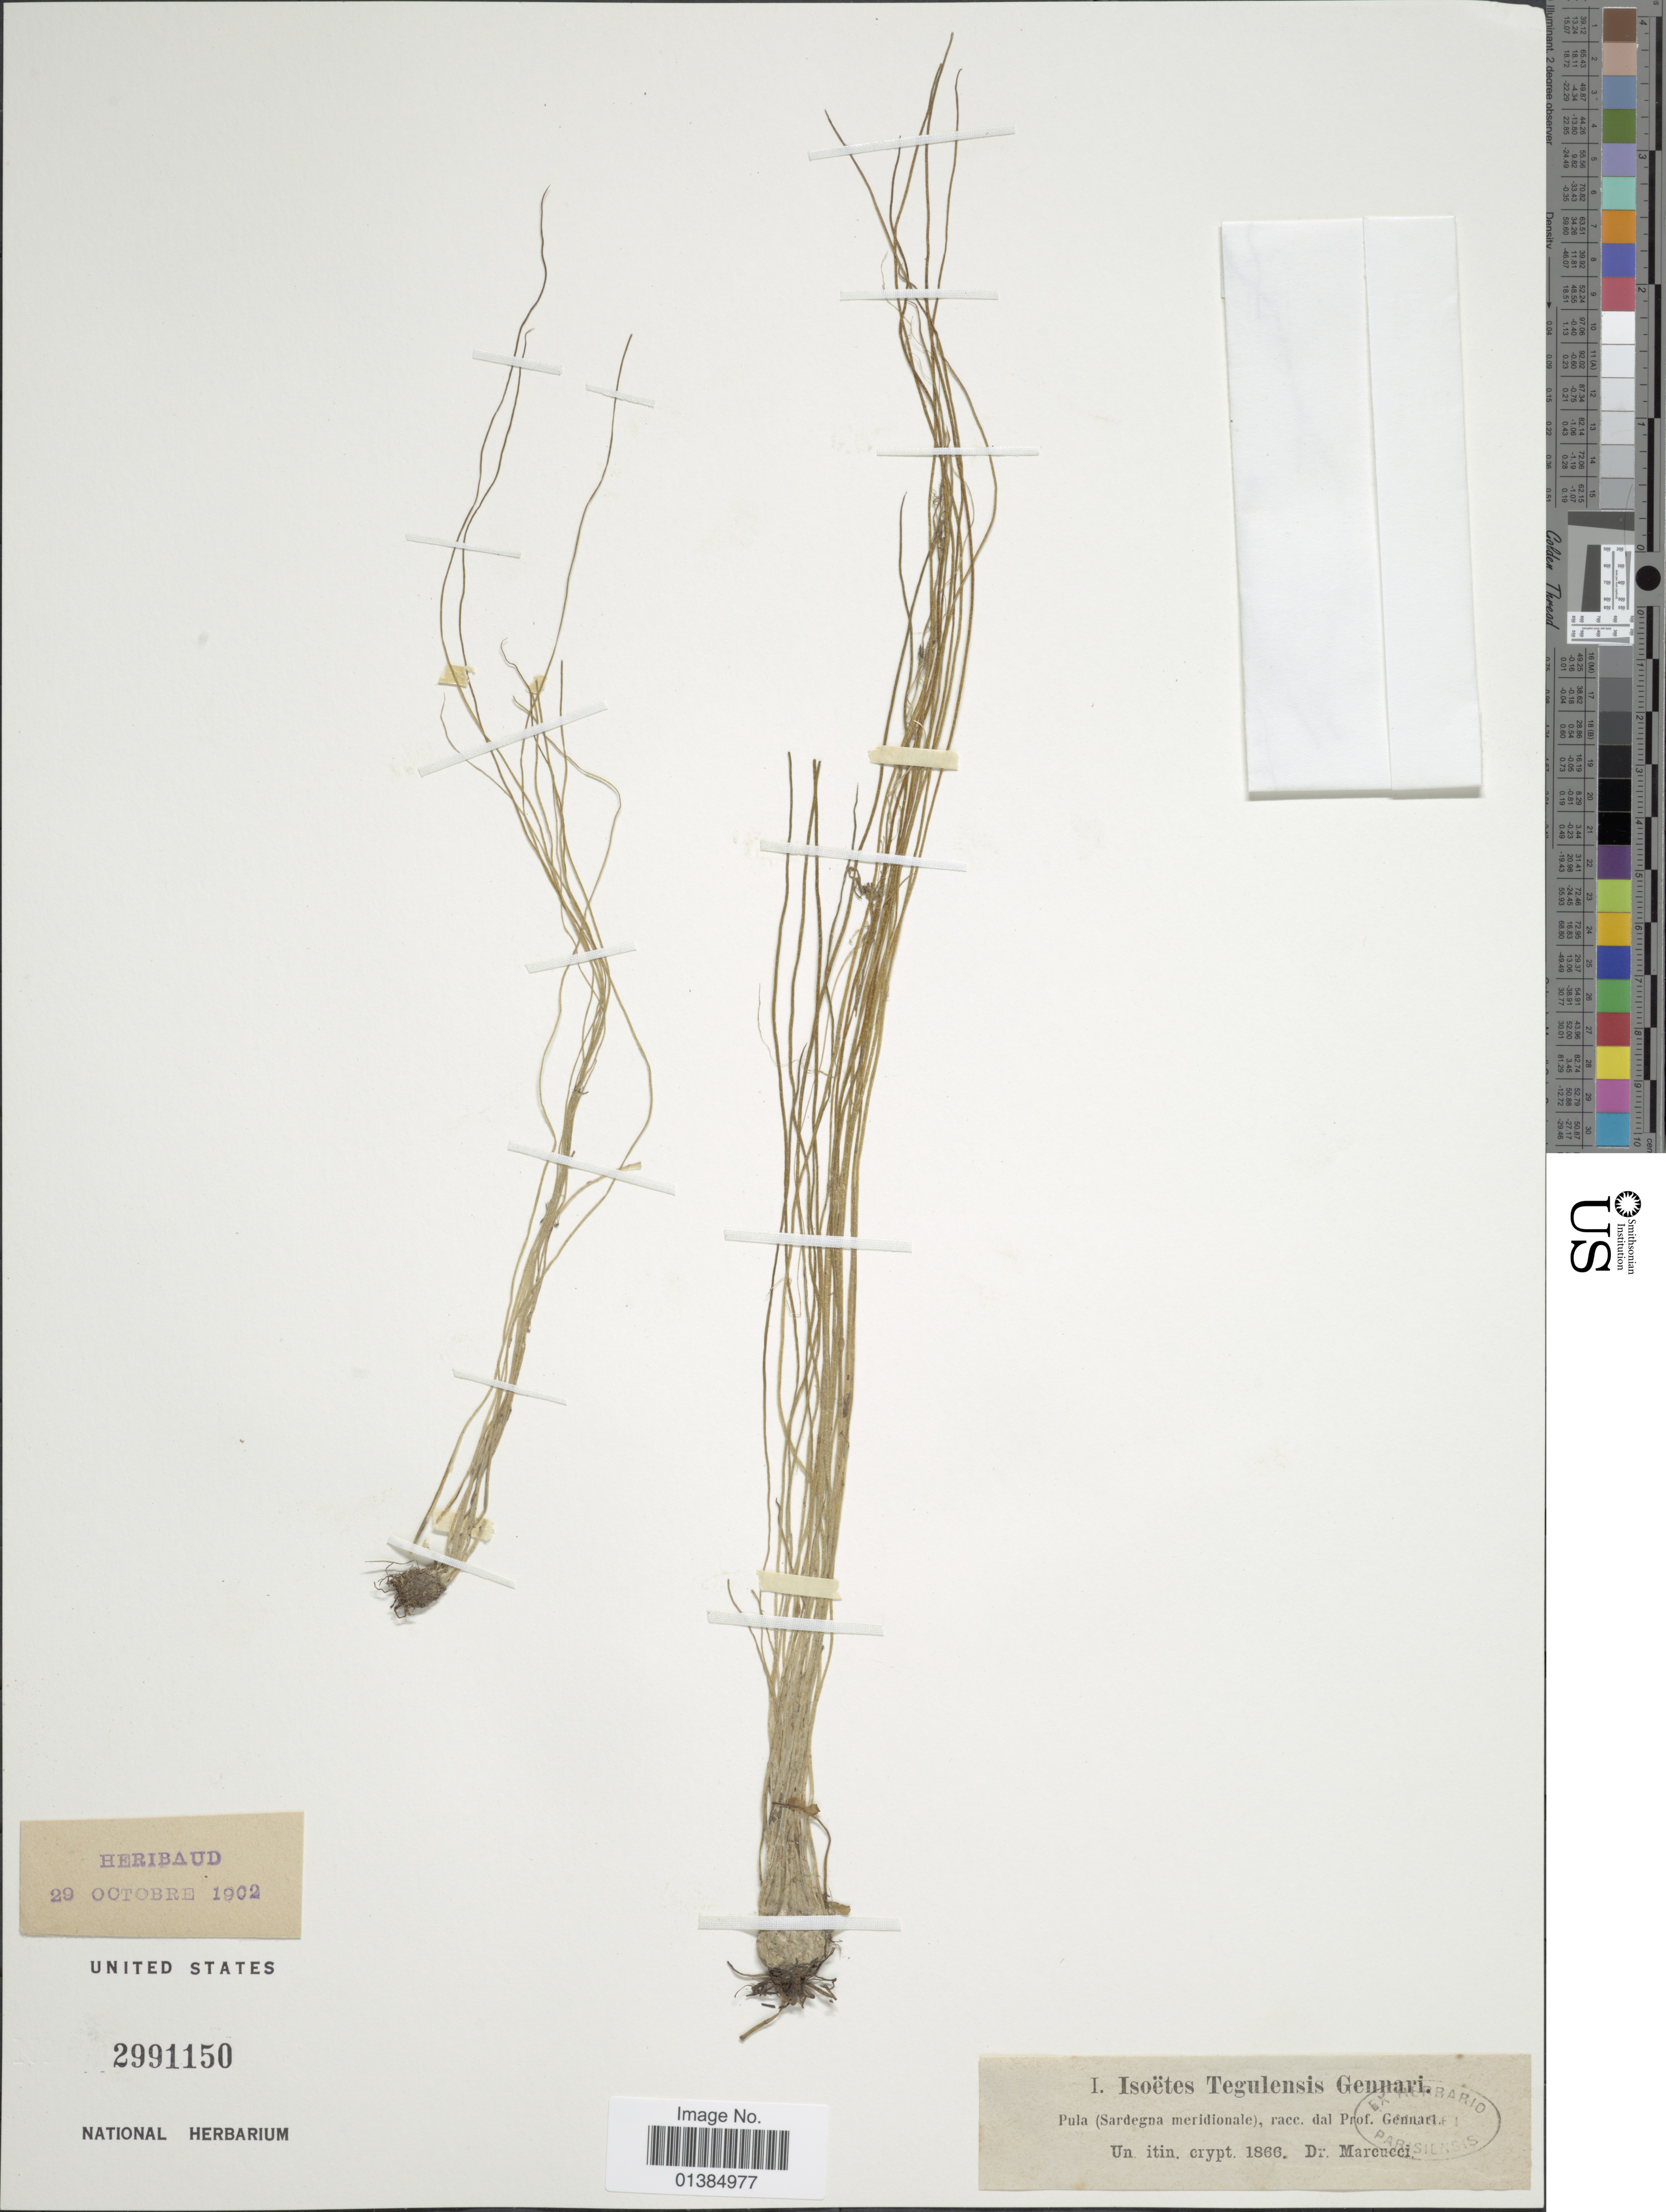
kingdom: Plantae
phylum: Tracheophyta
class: Lycopodiopsida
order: Isoetales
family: Isoetaceae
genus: Isoetes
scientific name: Isoetes velata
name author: A. Braun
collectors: Marcucci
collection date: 1866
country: Italy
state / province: Sardegna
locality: Racc. dal Prof. Gennari.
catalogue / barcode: US 2991150